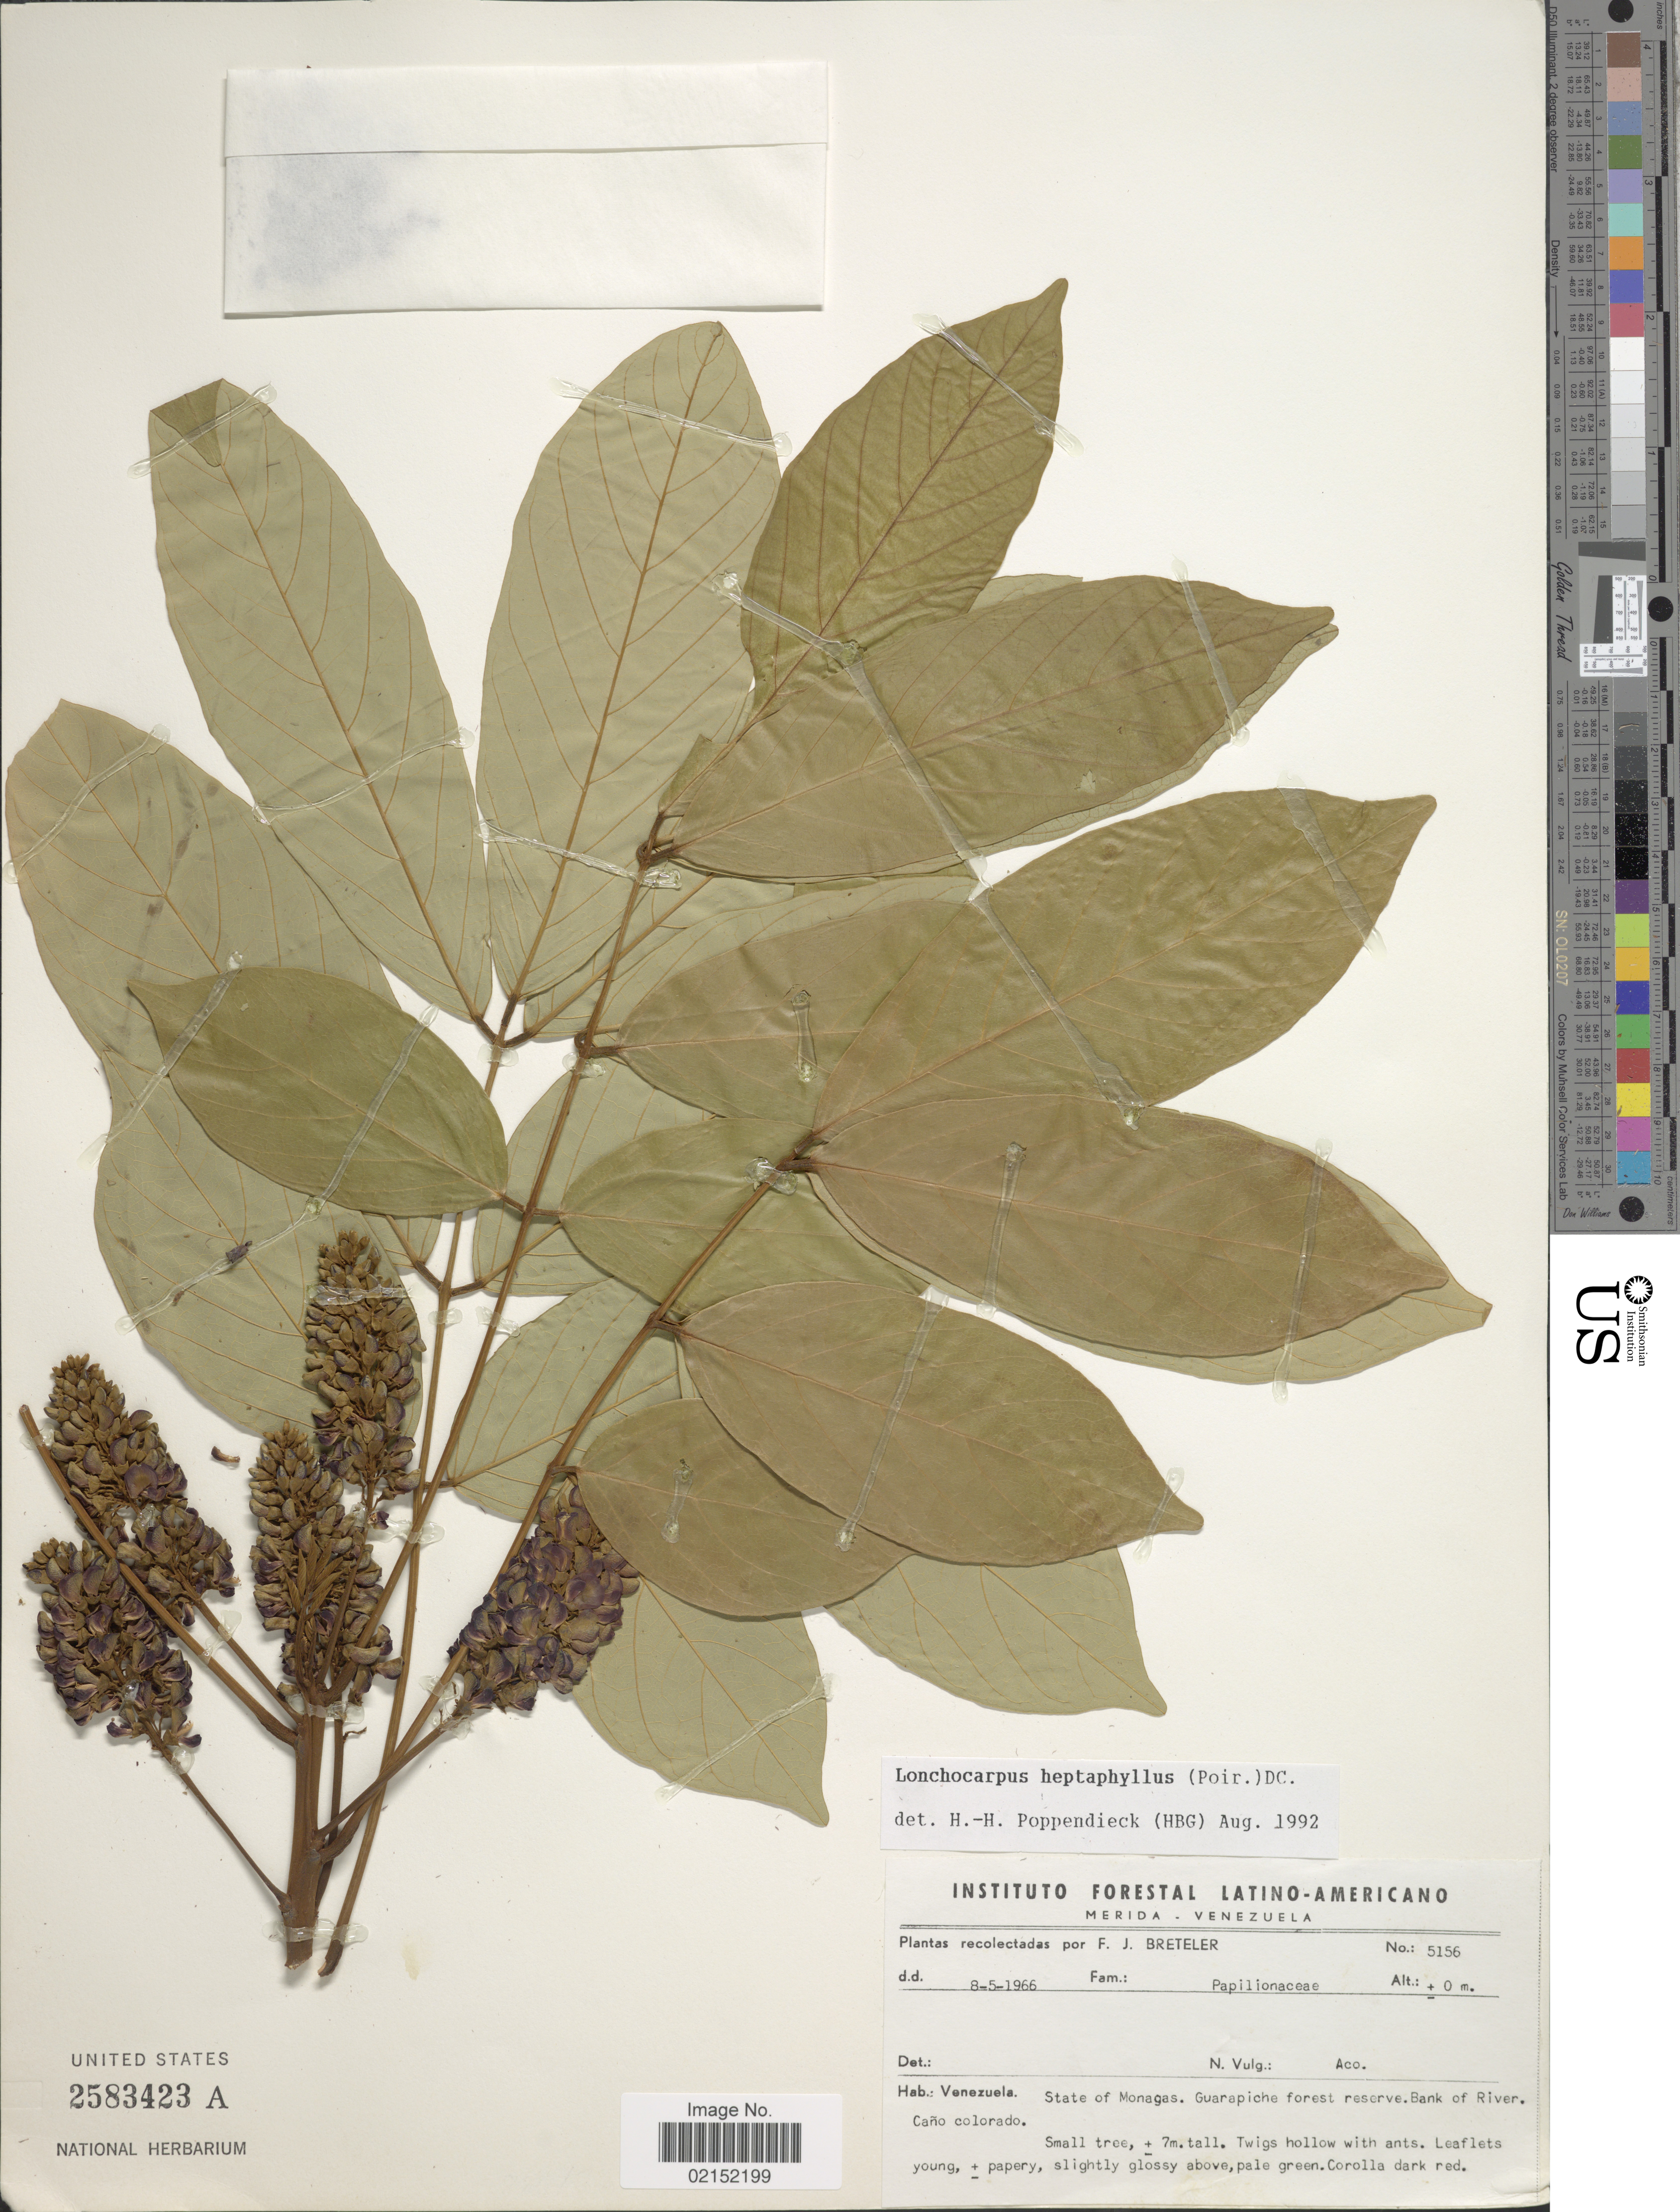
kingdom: Plantae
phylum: Tracheophyta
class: Magnoliopsida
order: Fabales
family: Fabaceae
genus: Lonchocarpus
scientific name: Lonchocarpus heptaphyllus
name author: (Poir.) DC.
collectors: F. J. Breteler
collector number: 51556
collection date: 1966-05-08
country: Venezuela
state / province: Monagas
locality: State of Monagas> Guarapiche forest reserve. Bank of River Cano colorado.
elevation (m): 0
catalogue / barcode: US 2583423A